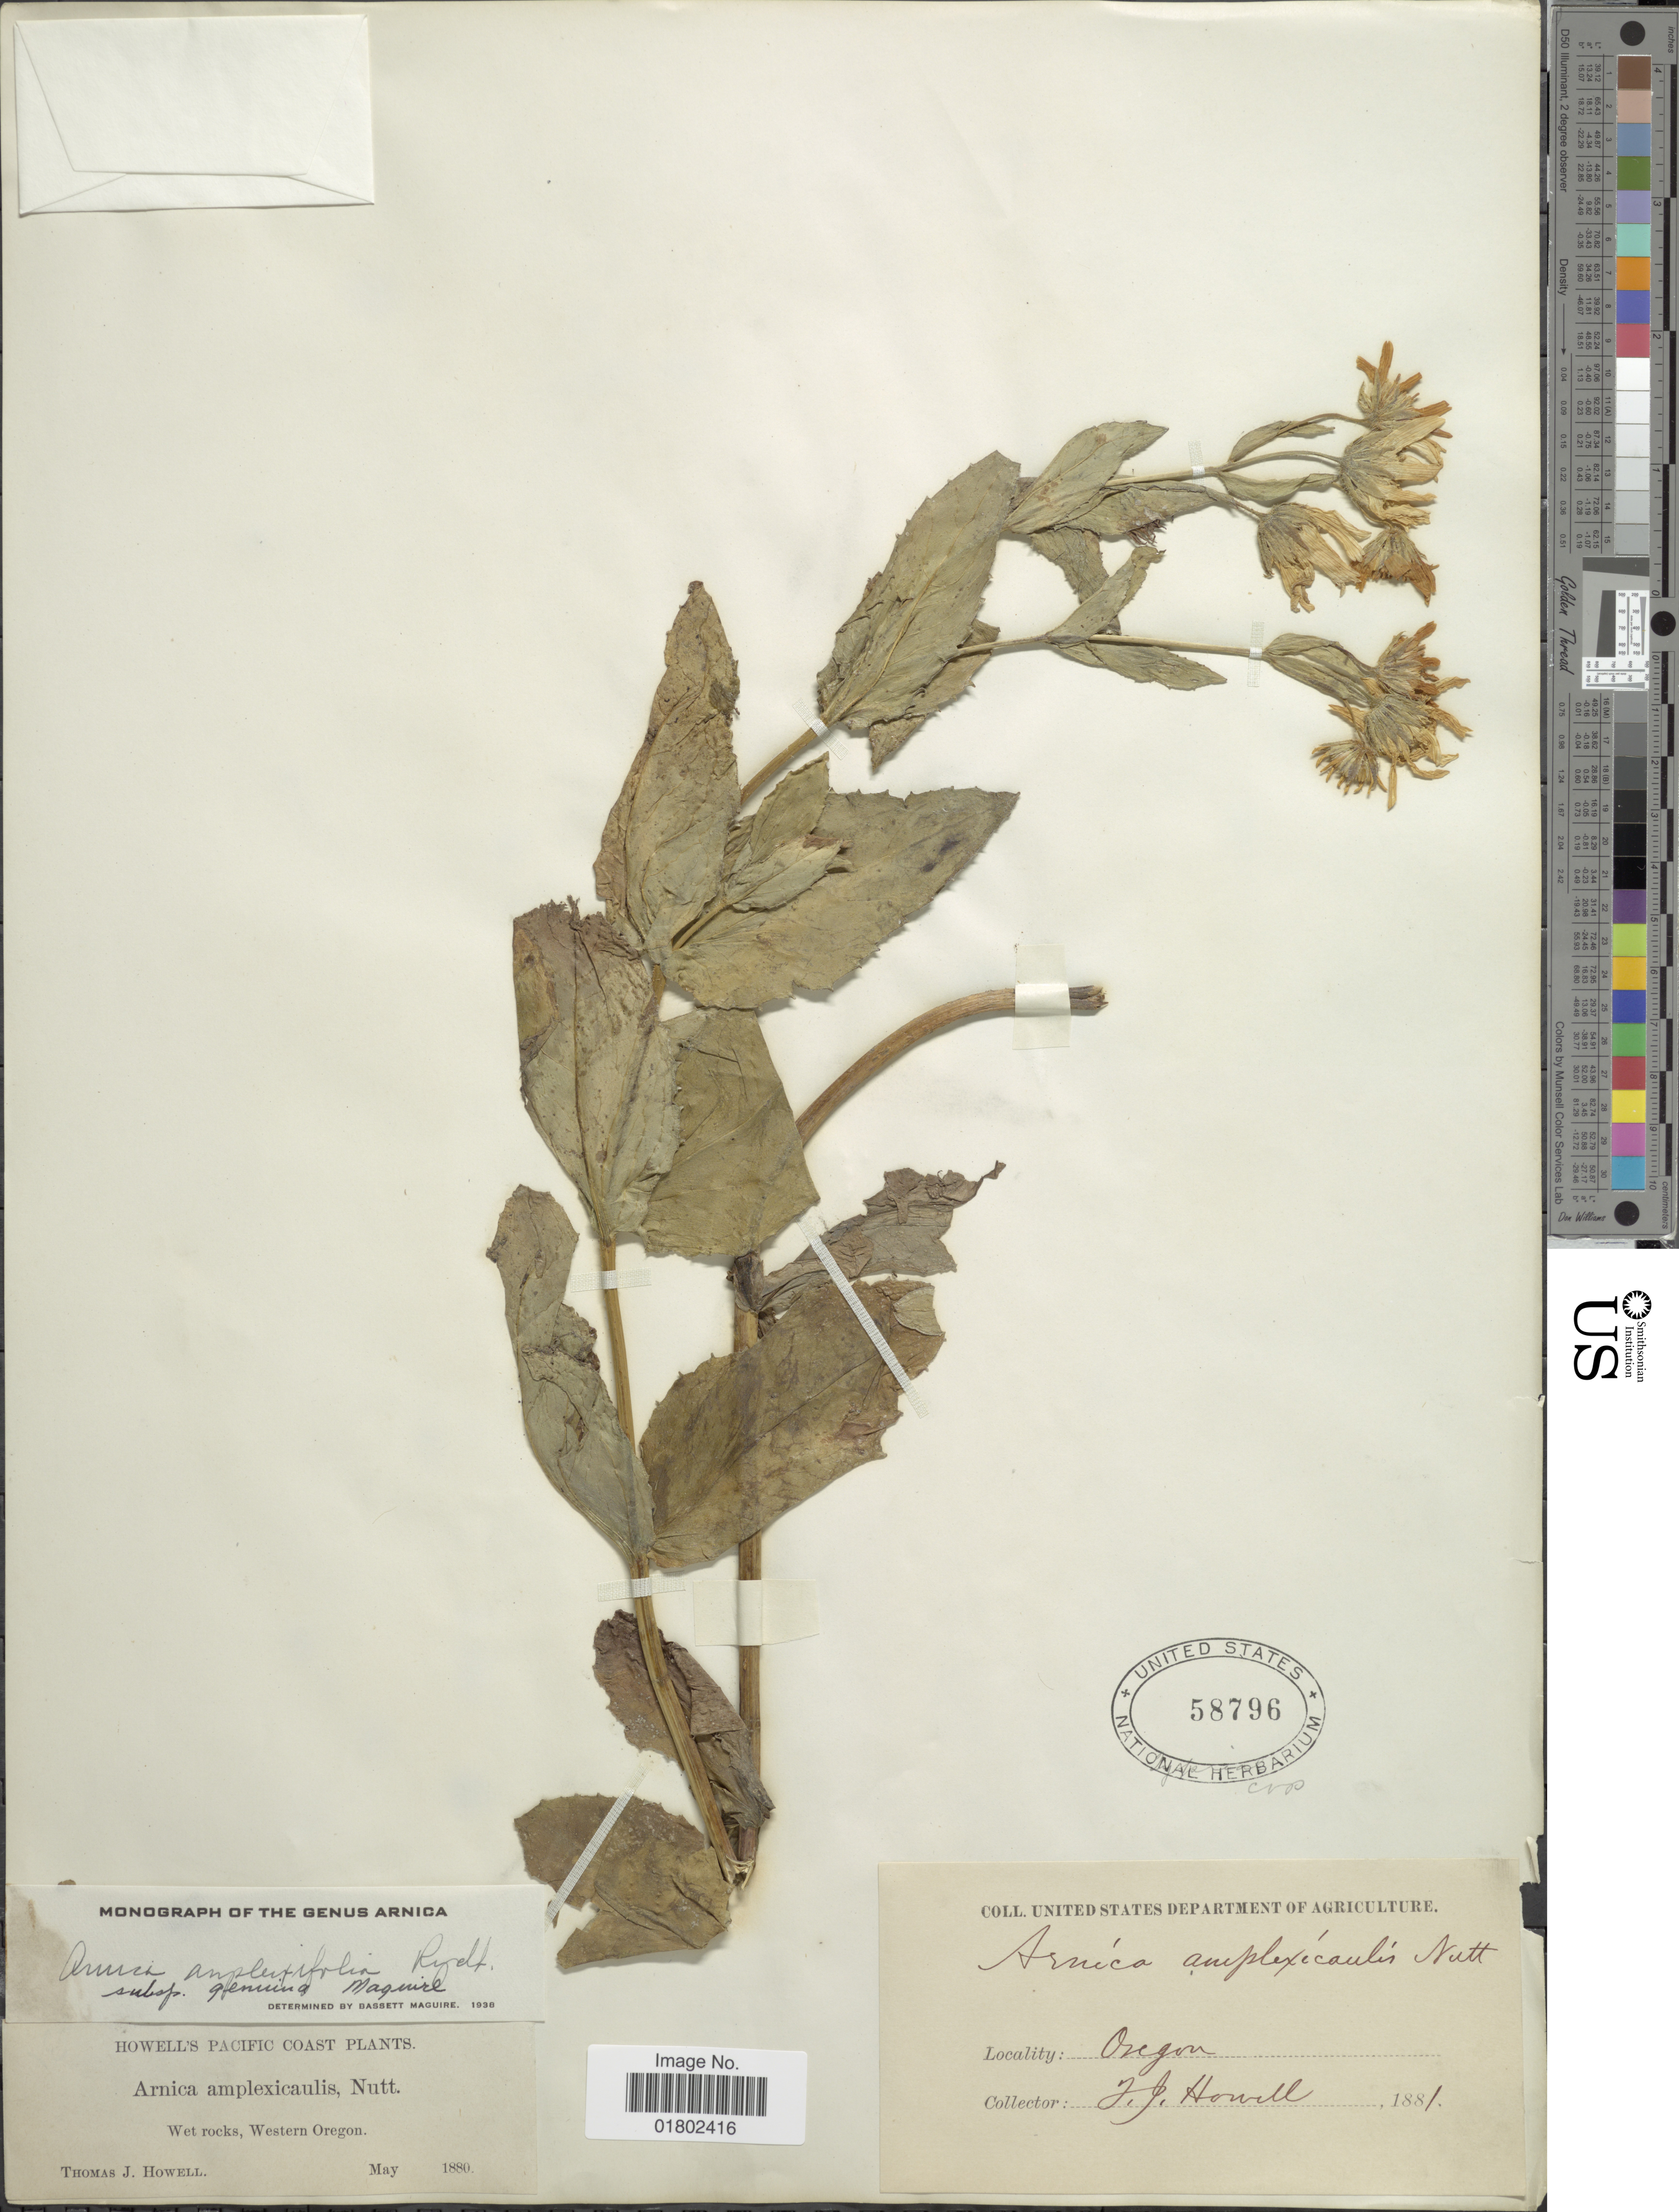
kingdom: Plantae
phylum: Tracheophyta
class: Magnoliopsida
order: Asterales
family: Asteraceae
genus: Arnica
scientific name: Arnica amplexifolia subsp. genuina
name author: Maguire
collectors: T. J. Howell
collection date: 1880-05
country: United States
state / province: Oregon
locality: Pacific Coast, Western Oregon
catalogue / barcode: US 58796